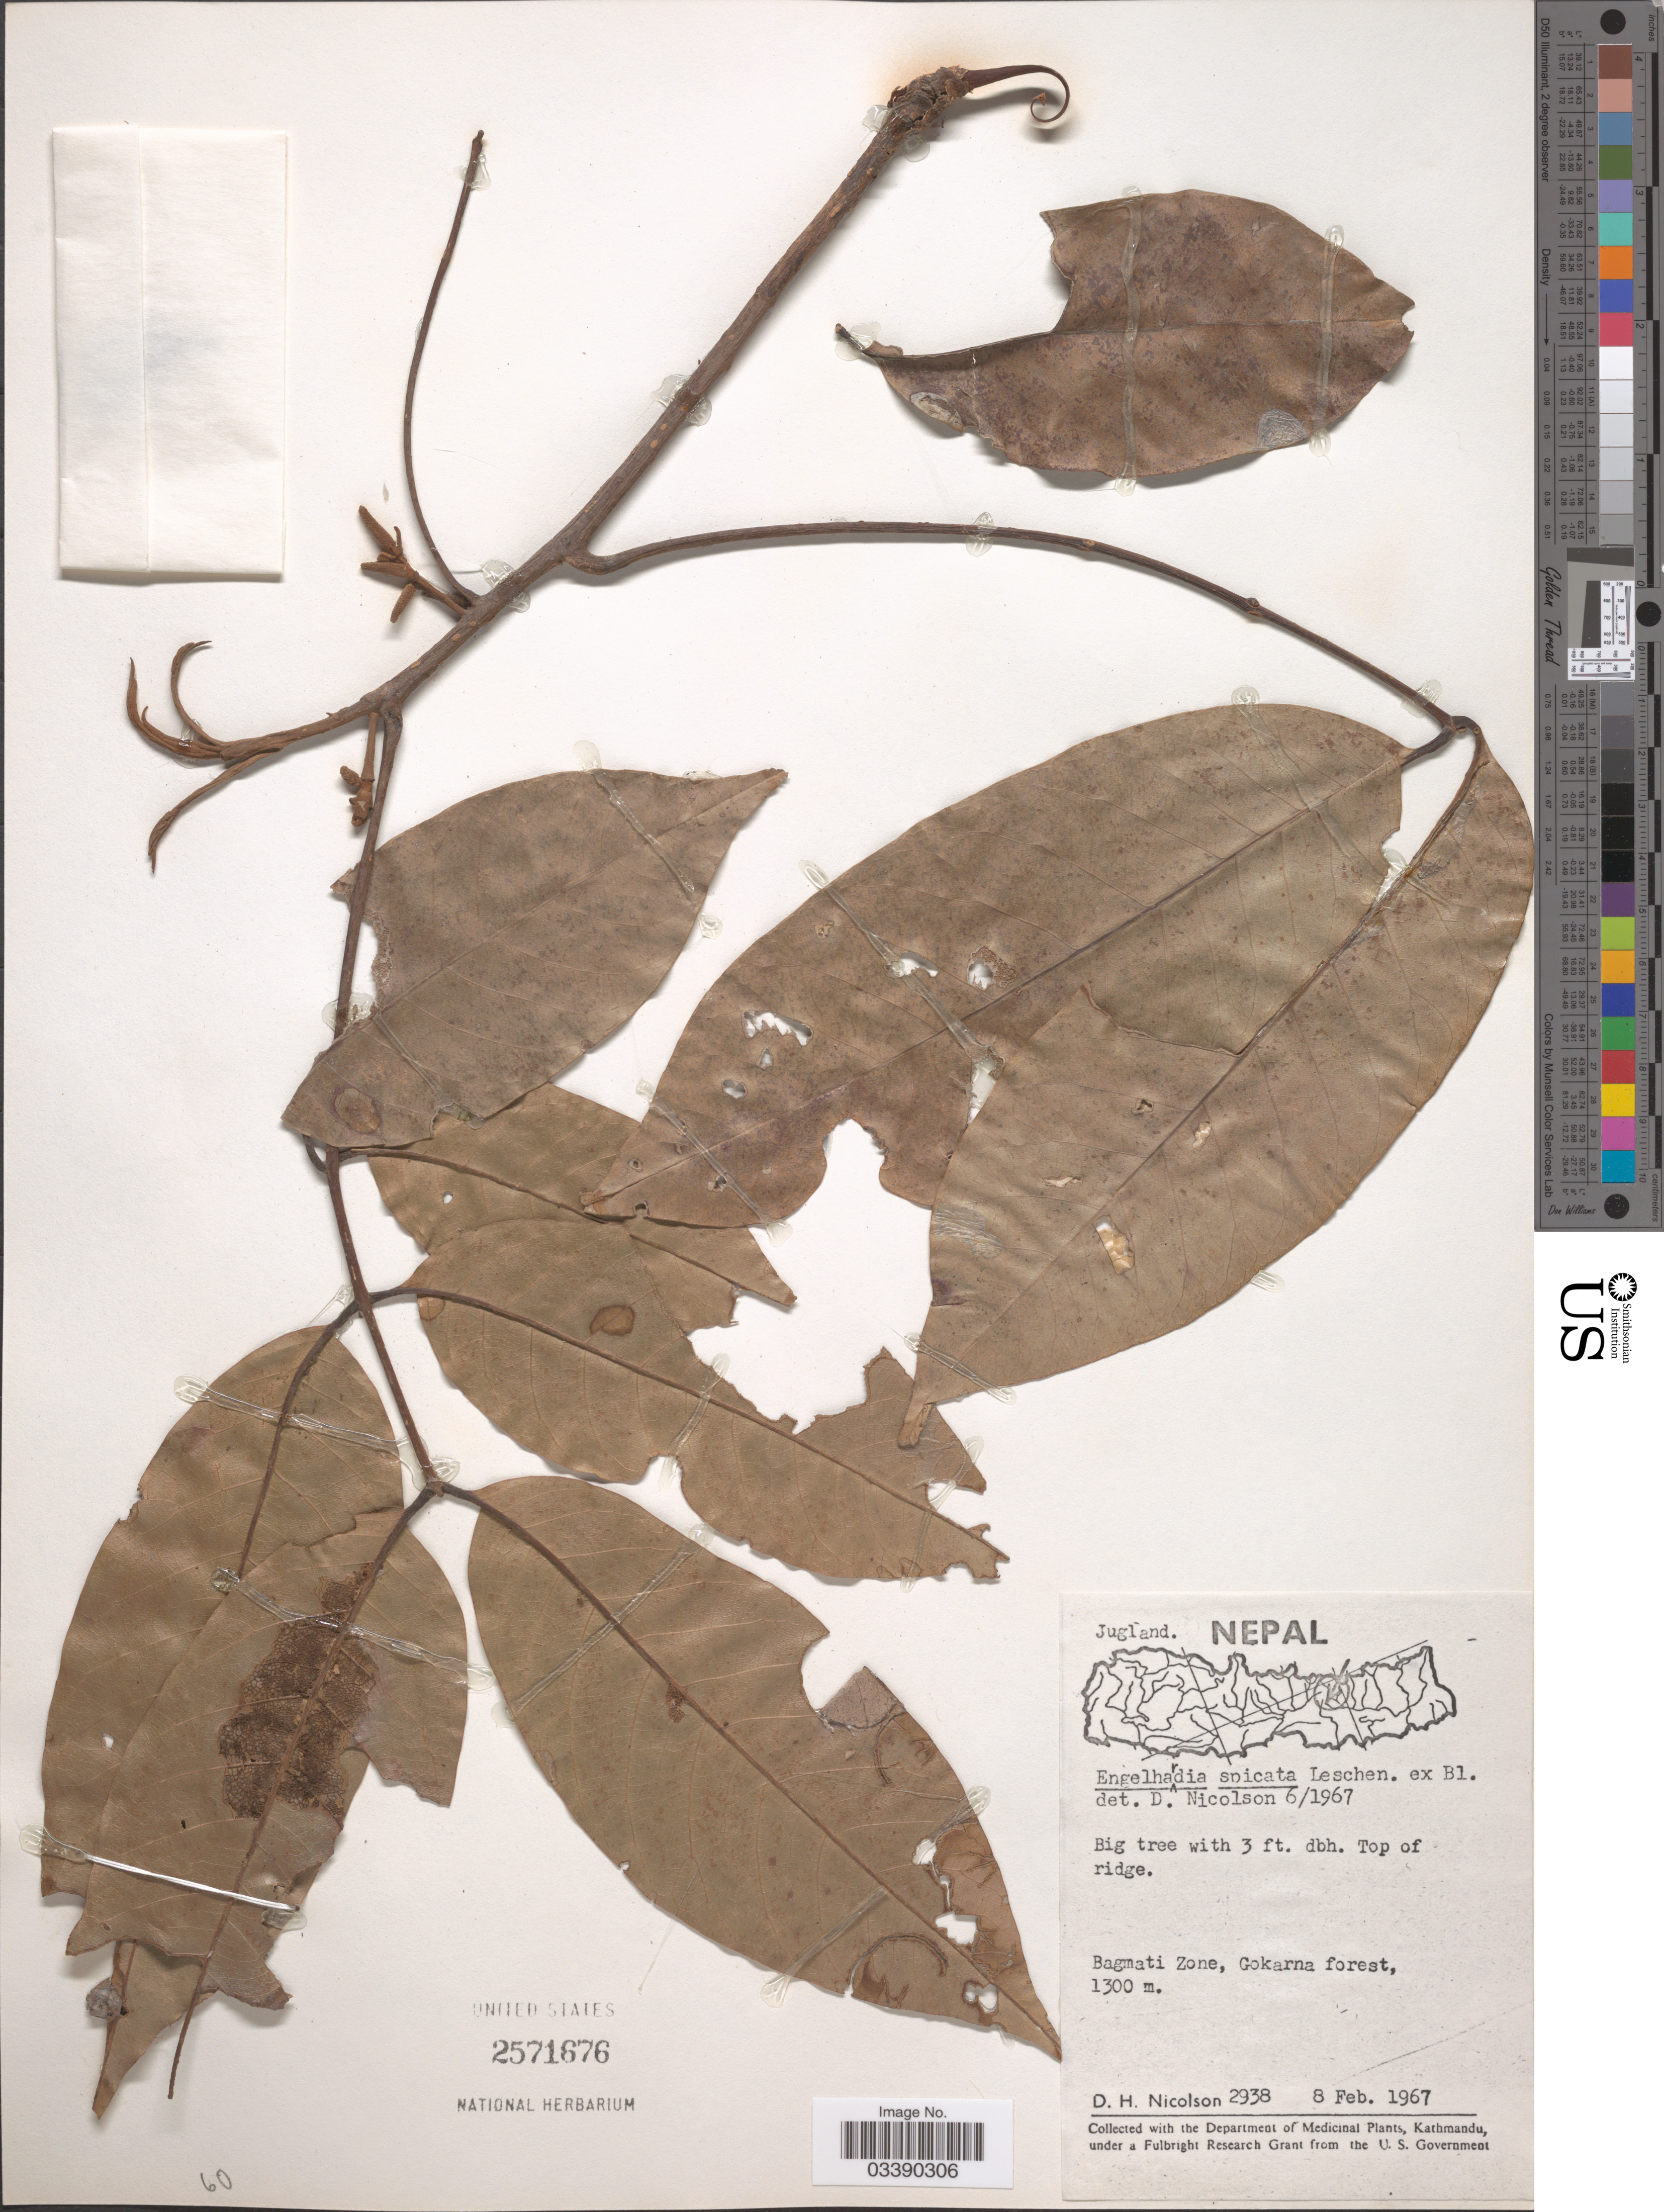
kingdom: Plantae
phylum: Tracheophyta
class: Magnoliopsida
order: Fagales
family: Juglandaceae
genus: Engelhardia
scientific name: Engelhardia spicata var. spicata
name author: Lesch. ex Blume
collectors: D. H. Nicolson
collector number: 2938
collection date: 1967-02-08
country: Nepal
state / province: Bagmati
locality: Bagmati Zone, Gokarna forest.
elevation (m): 1300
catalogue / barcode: US 2571676